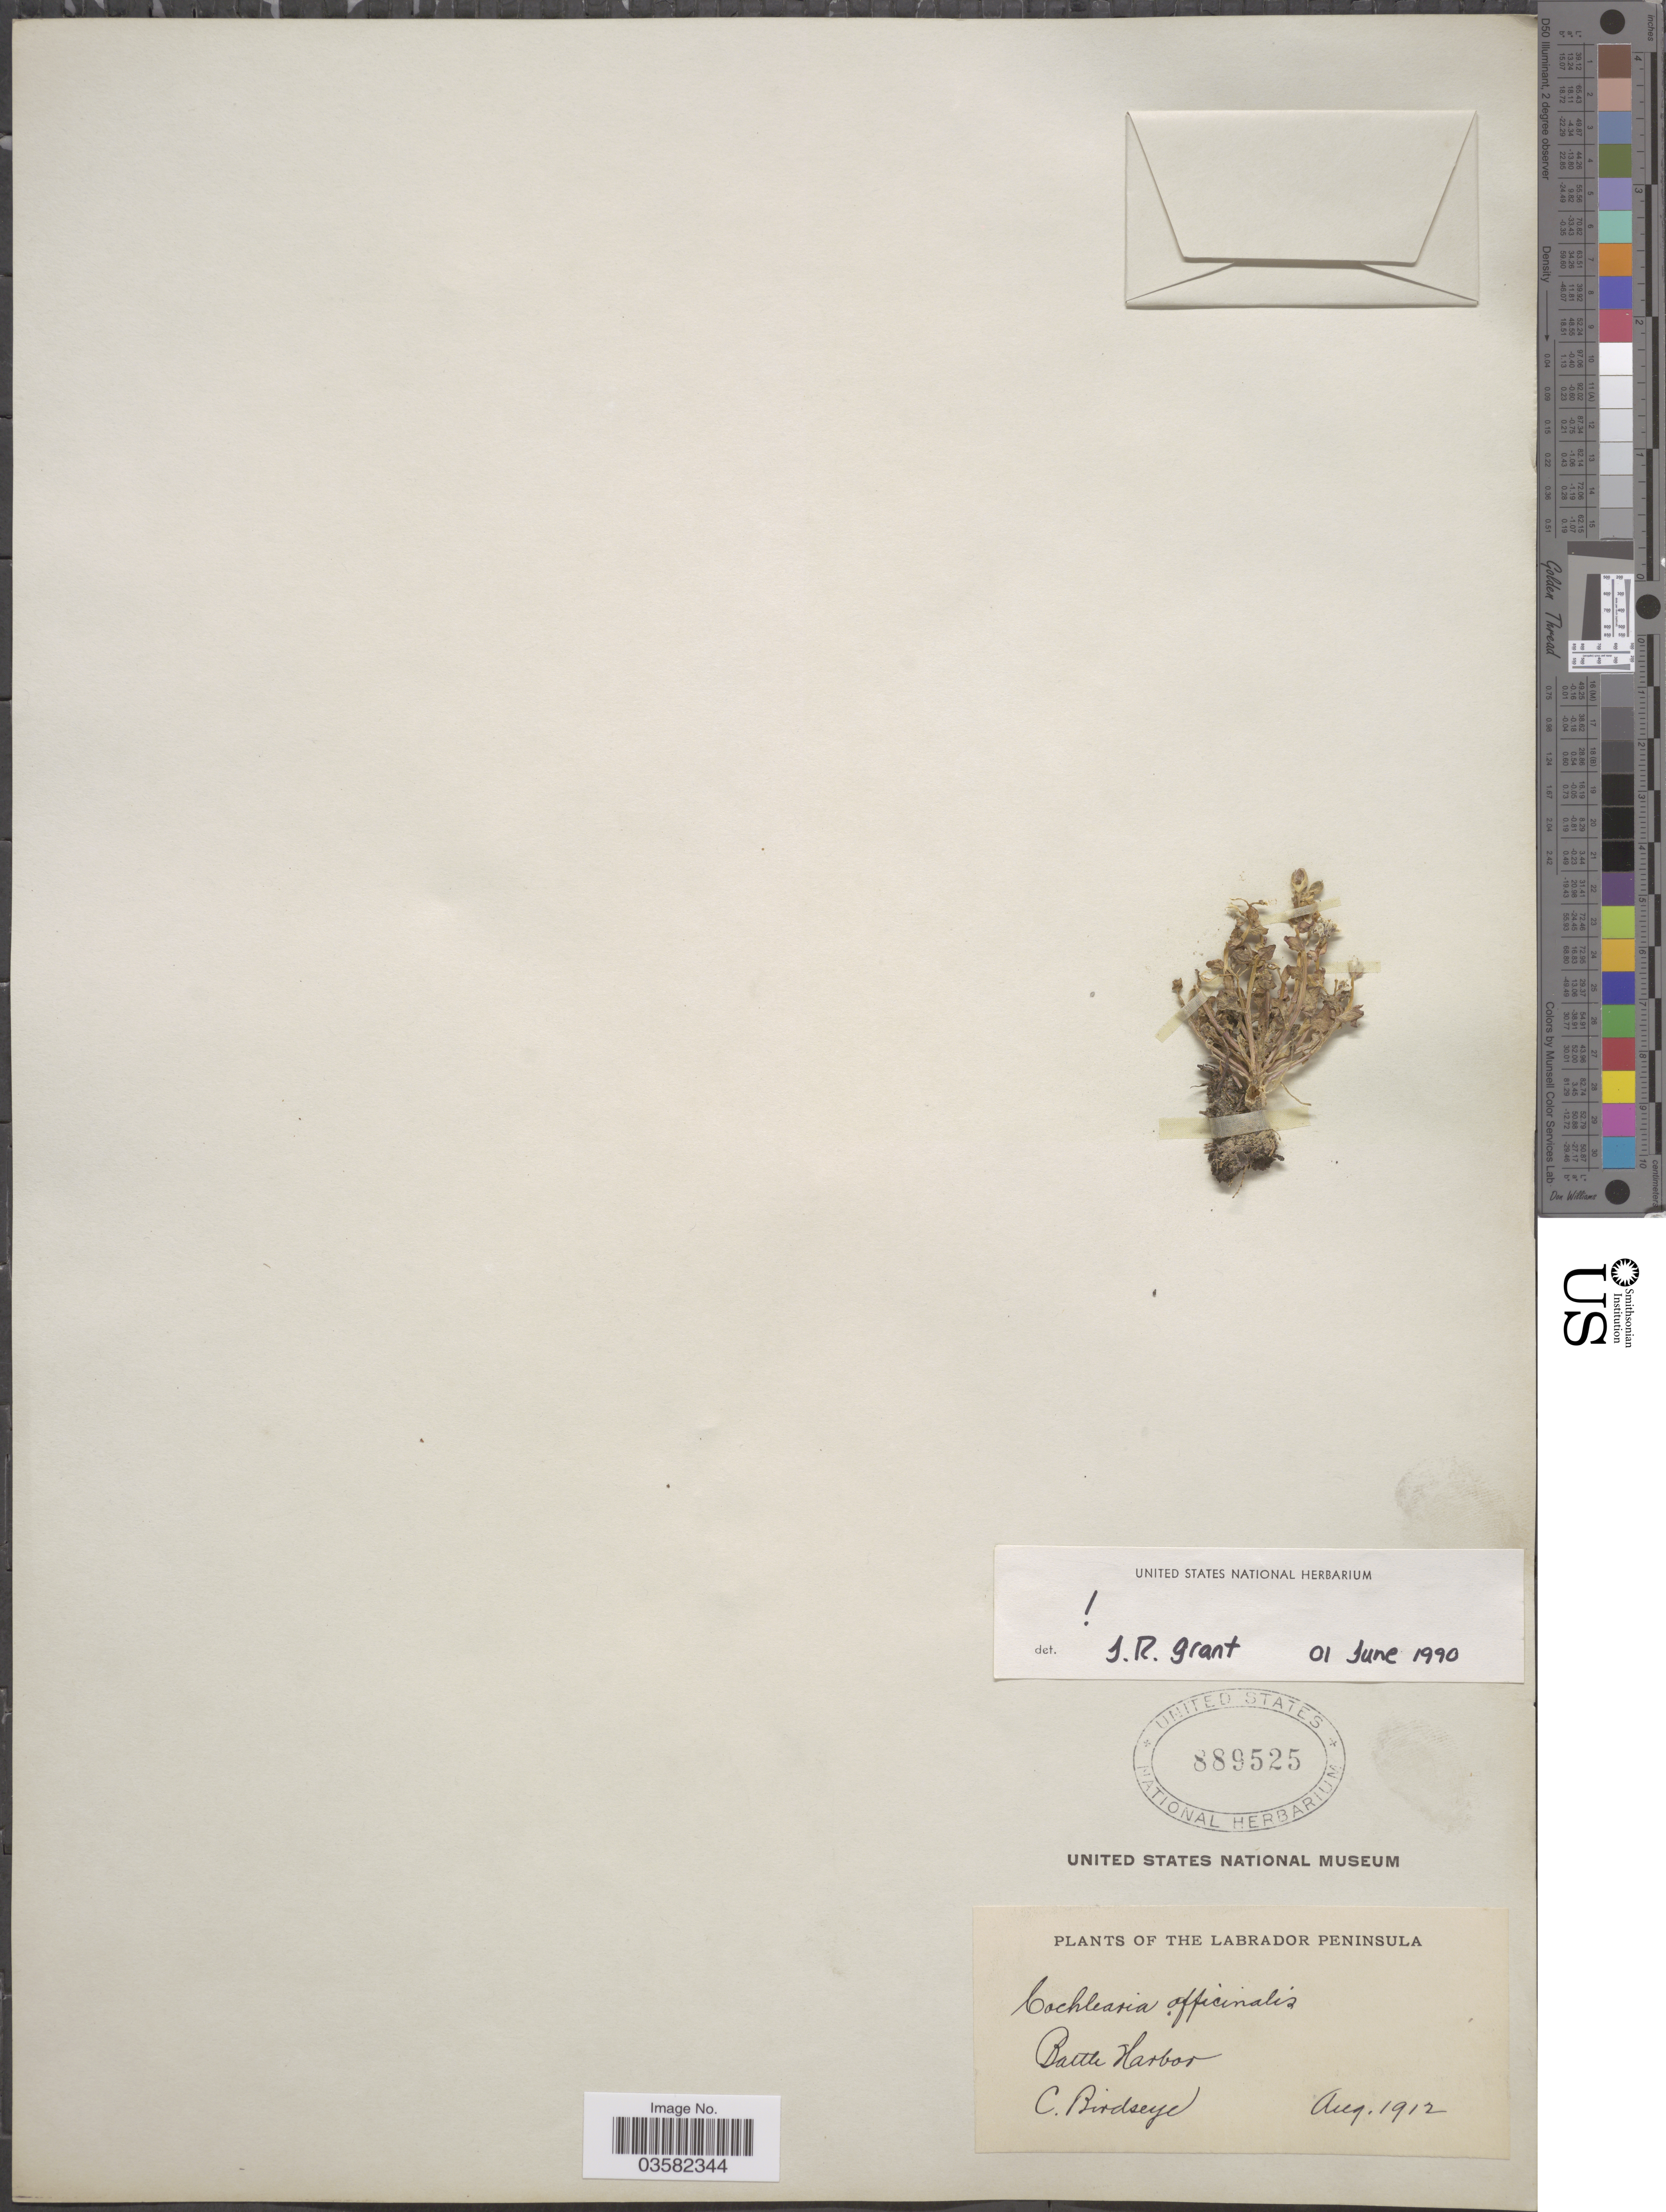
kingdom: Plantae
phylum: Tracheophyta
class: Magnoliopsida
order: Brassicales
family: Brassicaceae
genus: Cochlearia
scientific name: Cochlearia oblongifolia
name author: DC.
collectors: C. Birdseye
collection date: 1912-08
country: Canada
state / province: Newfoundland and Labrador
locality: The Labrador Peninsula. Battle Harbor.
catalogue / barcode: US 889525